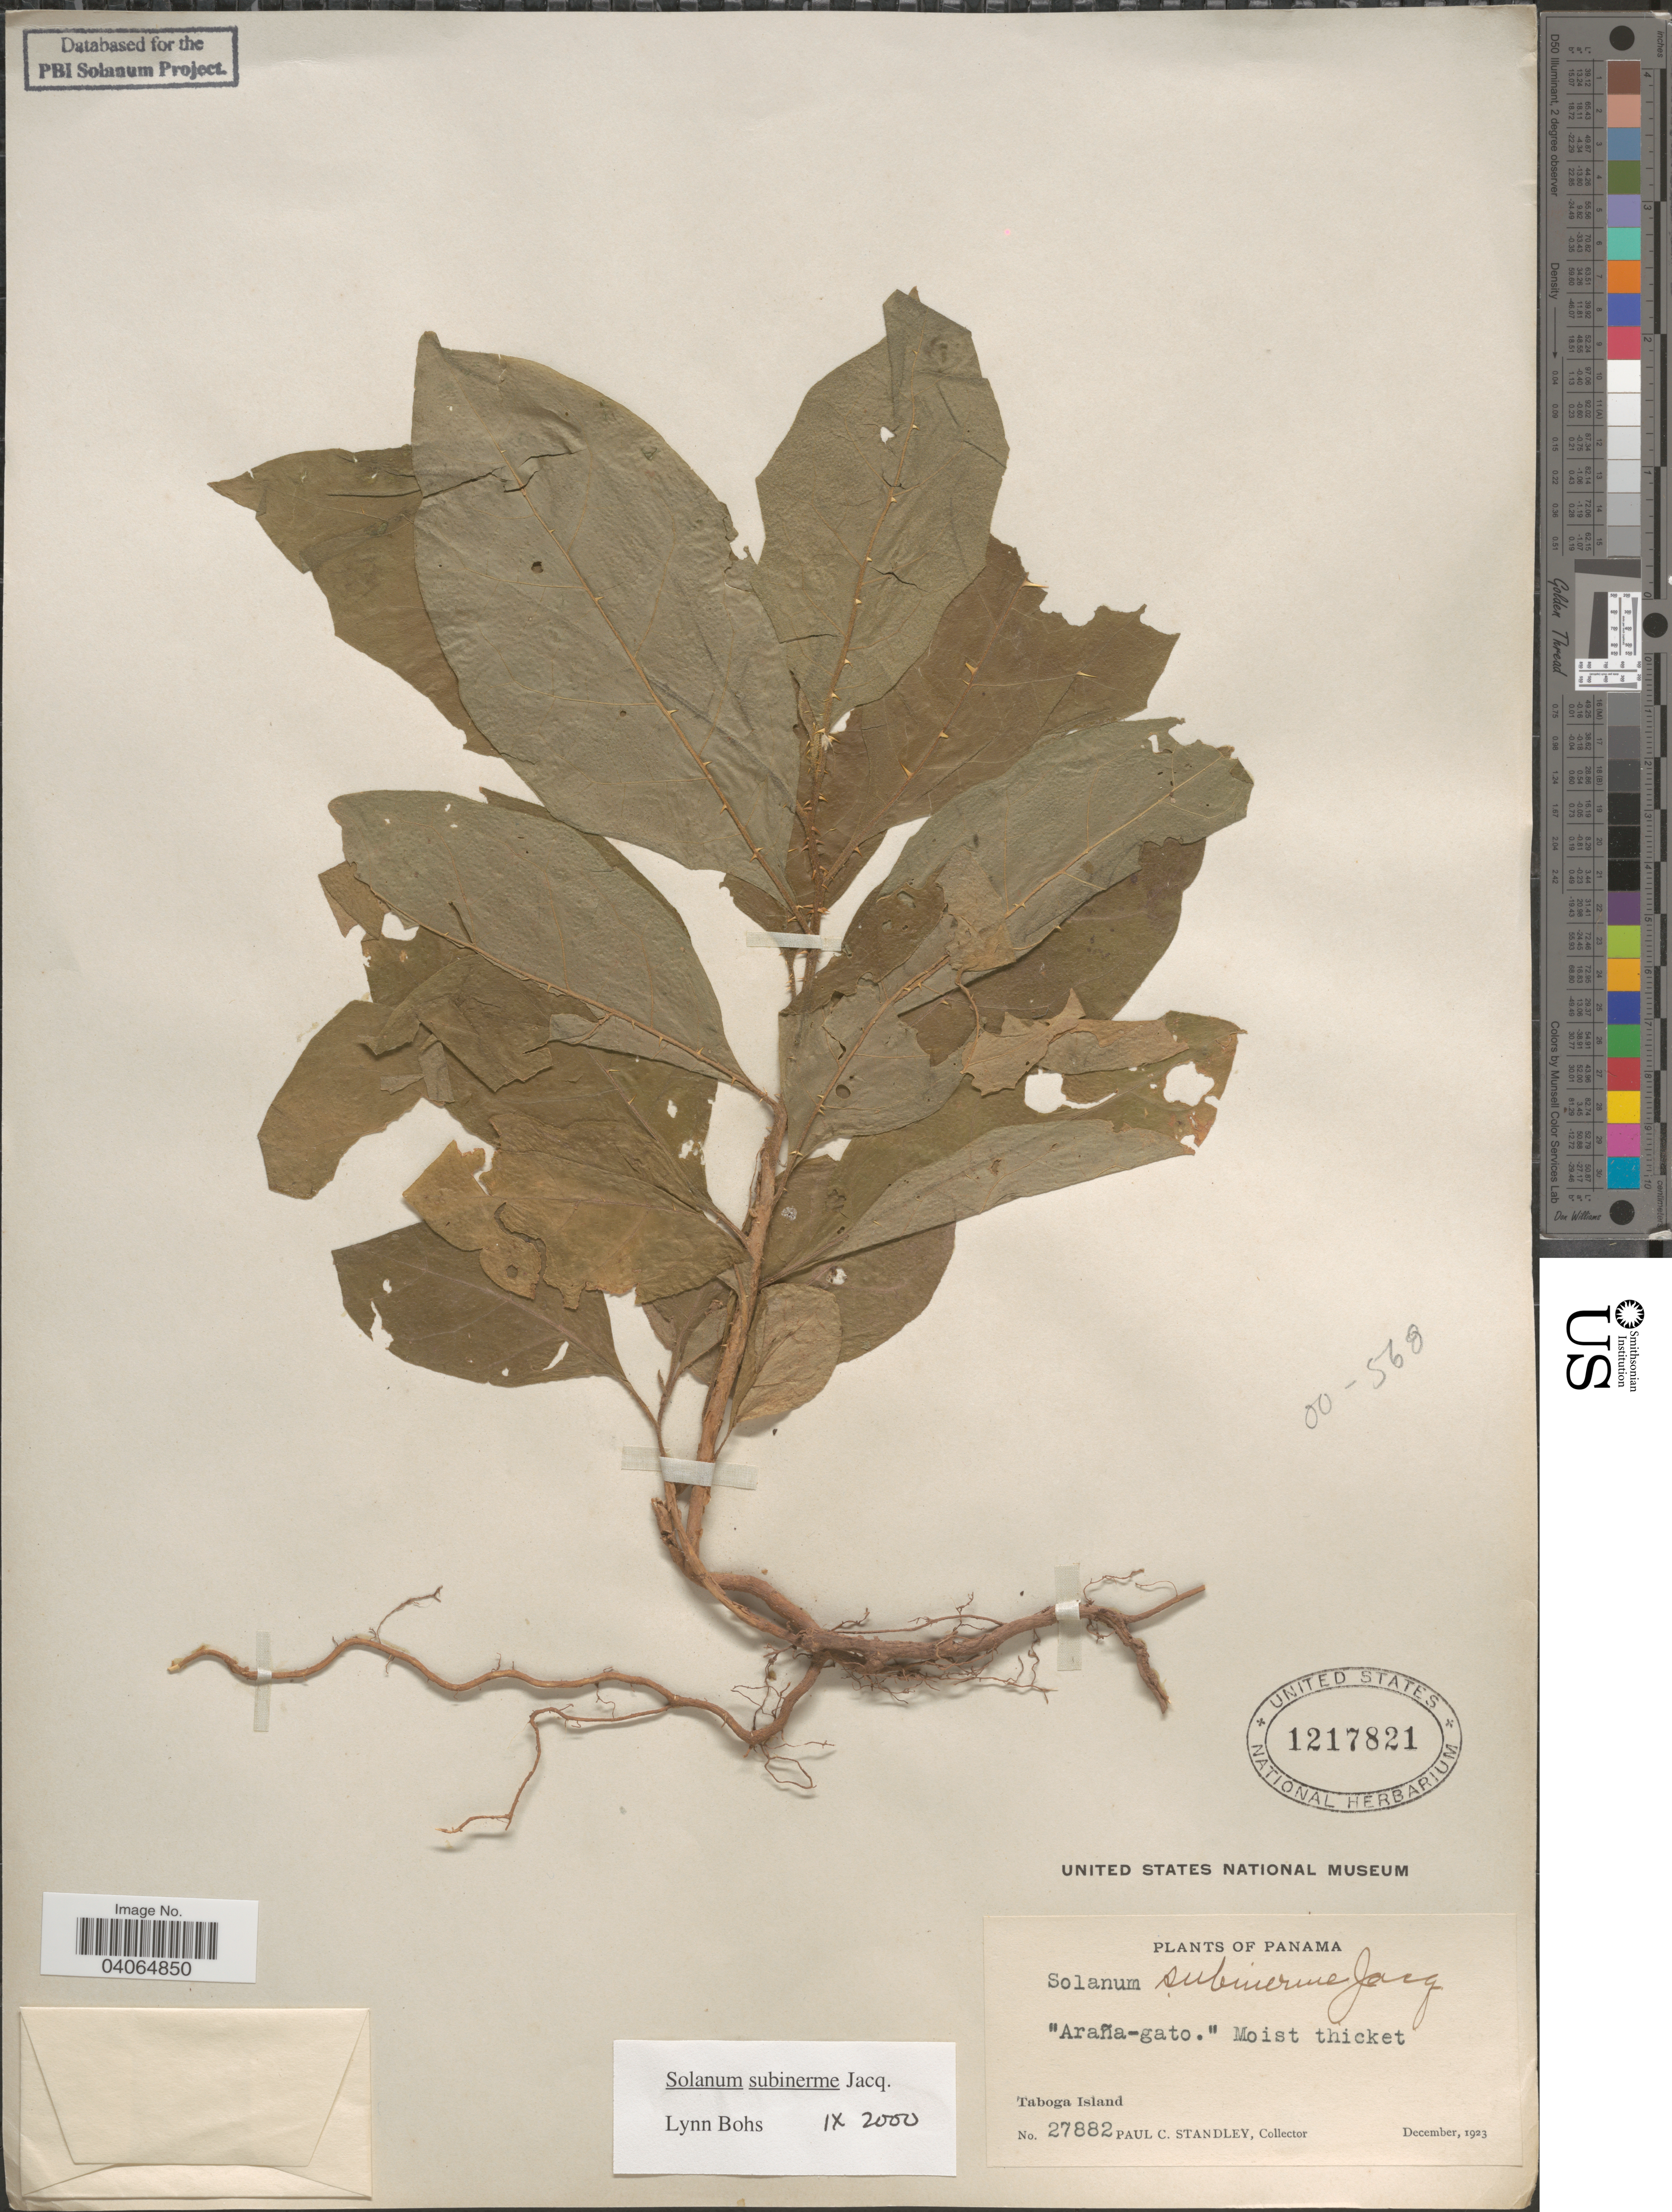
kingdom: Plantae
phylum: Tracheophyta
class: Magnoliopsida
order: Solanales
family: Solanaceae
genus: Solanum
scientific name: Solanum subinerme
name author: Jacq.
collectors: P. C. Standley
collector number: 27882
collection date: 1923-12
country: Panama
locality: Taboga Island.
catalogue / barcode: US 1217821